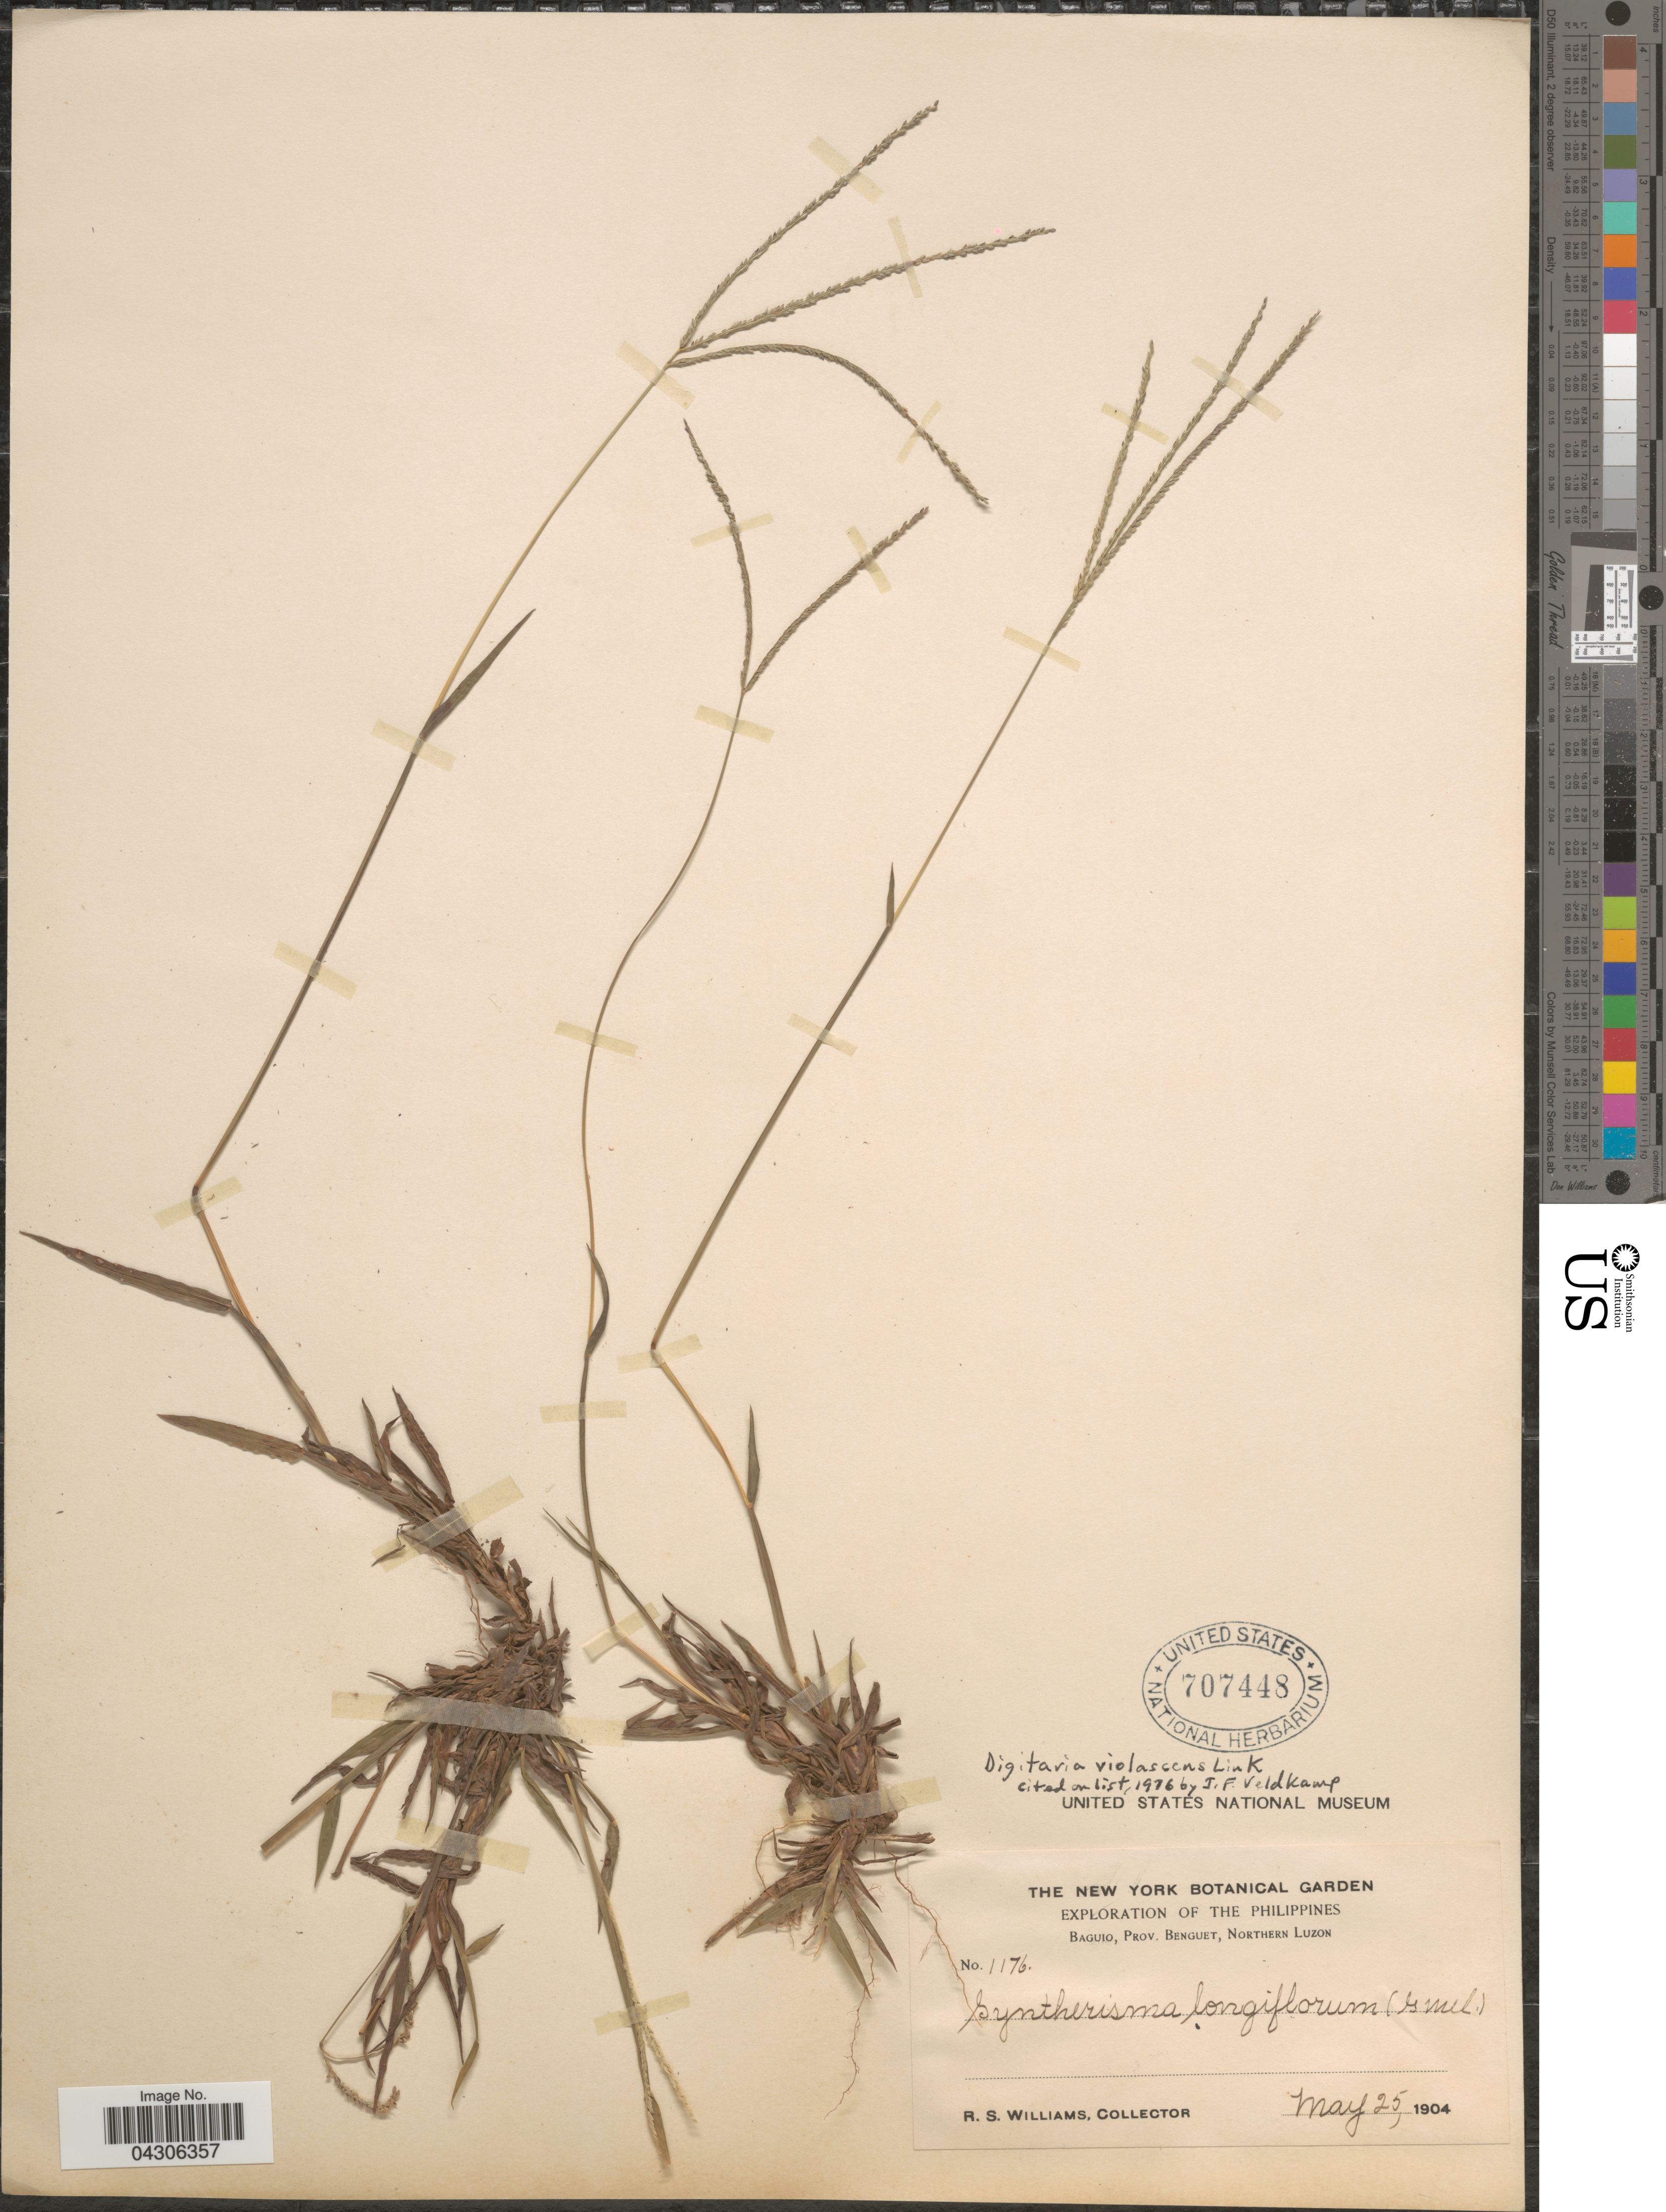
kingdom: Plantae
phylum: Tracheophyta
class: Liliopsida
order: Poales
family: Poaceae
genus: Digitaria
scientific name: Digitaria violascens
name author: Link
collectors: R. S. Williams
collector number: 1176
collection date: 1904-05-25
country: Philippines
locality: Exploration of the Philippines. Baguio, Prov. Benguet, Northern Luzon.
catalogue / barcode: US 707448